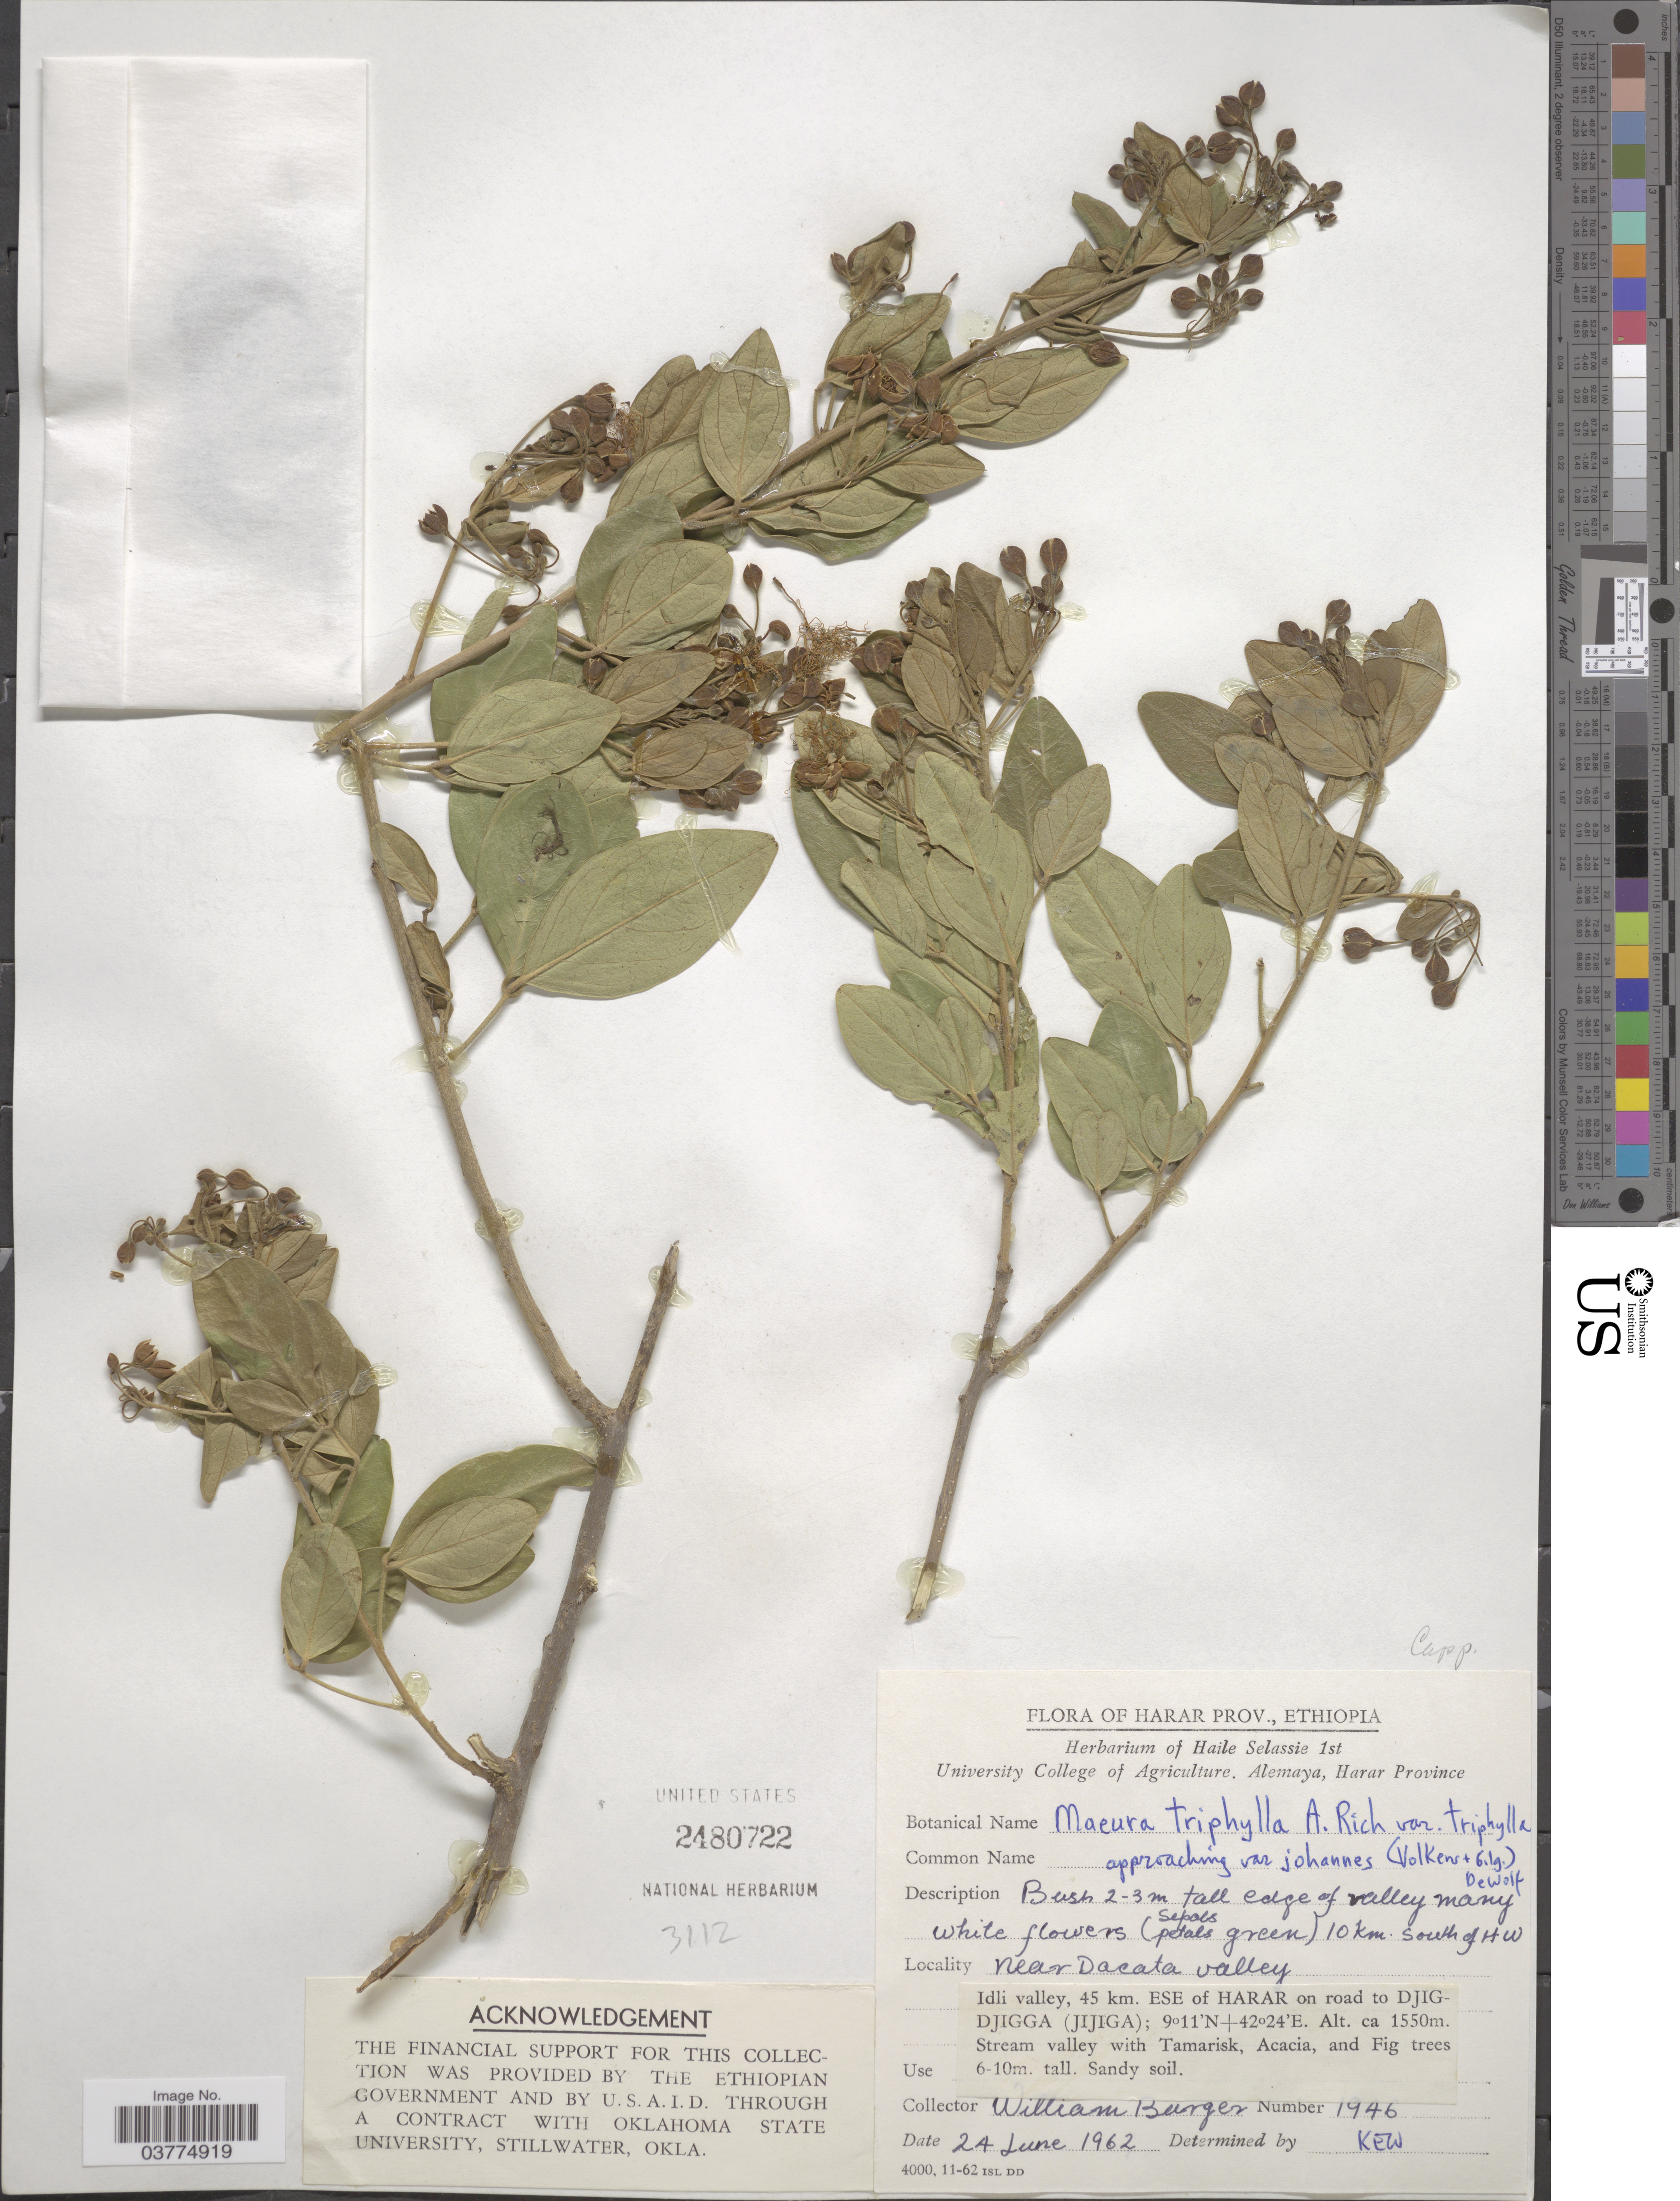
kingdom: Plantae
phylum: Tracheophyta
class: Magnoliopsida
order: Brassicales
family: Capparaceae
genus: Maerua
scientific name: Maerua triphylla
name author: A. Rich.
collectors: W. Burger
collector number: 1946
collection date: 1962-06-24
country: Ethiopia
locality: Harar Prov., 10 km. south of HW near Dacata valley. Idli valley, 45 km. ESE of Harar on road to Djig-Djigga (Jijiga).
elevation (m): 1550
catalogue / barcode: US 2480722